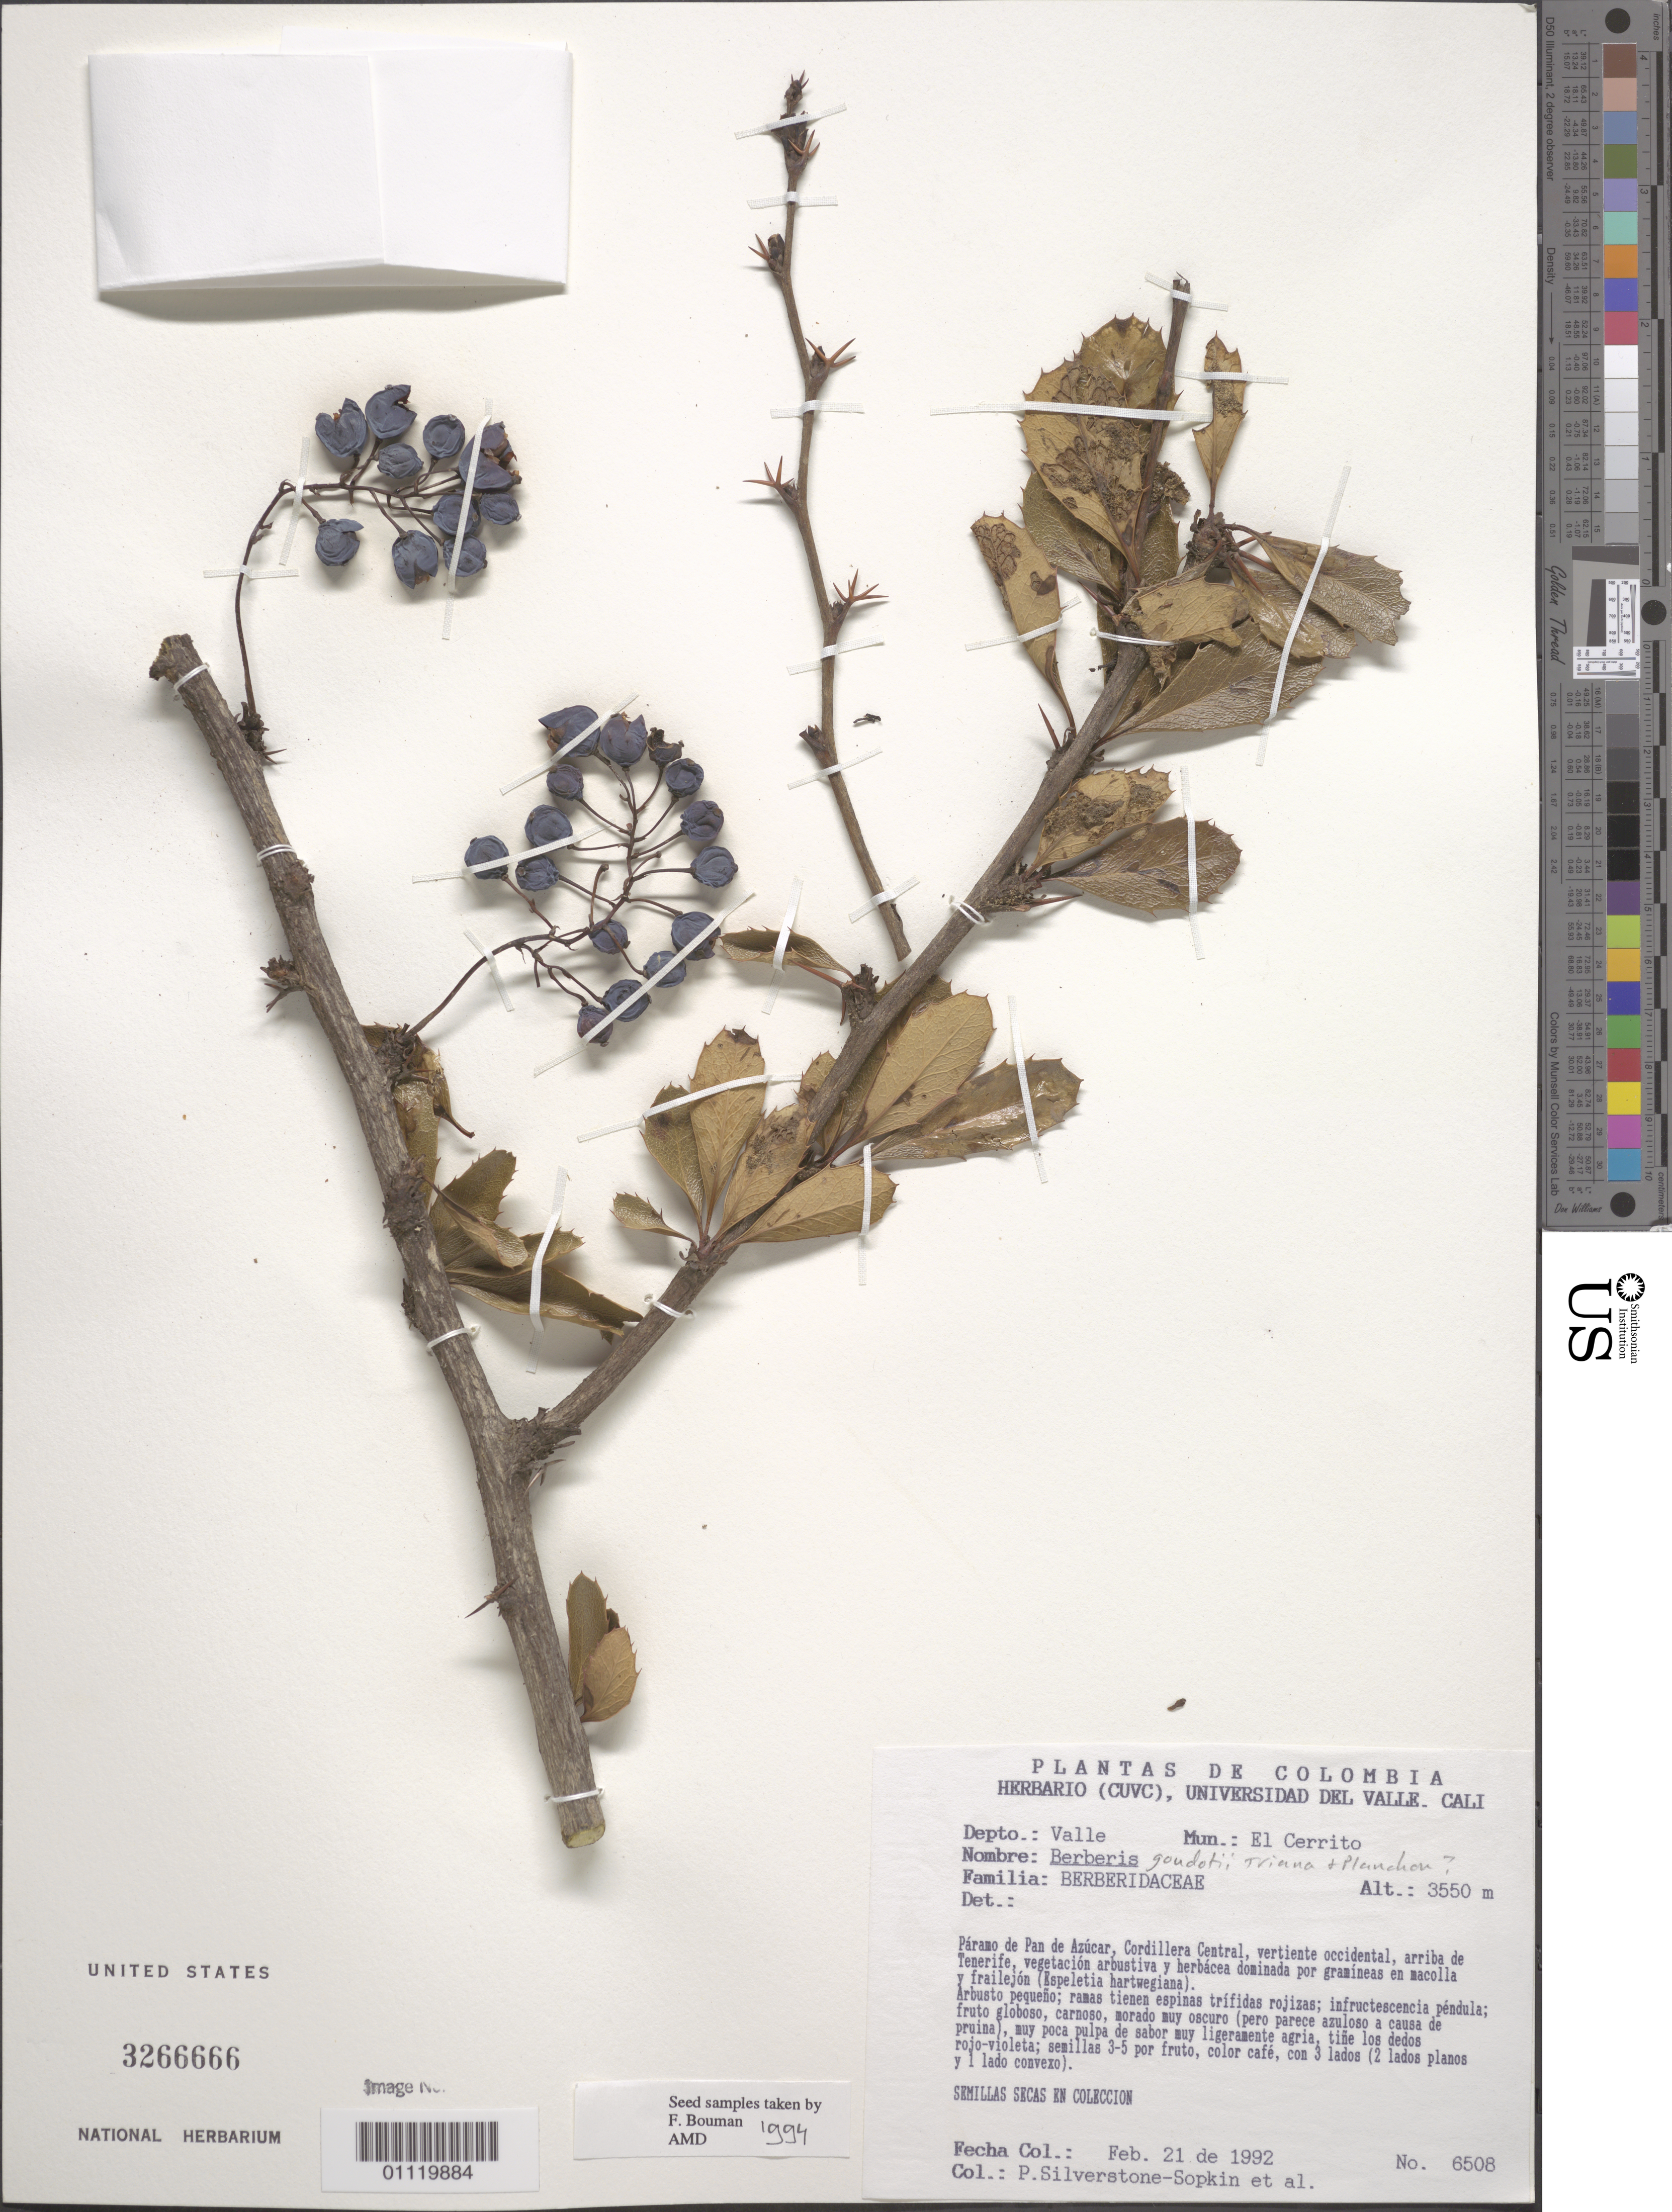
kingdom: Plantae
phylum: Tracheophyta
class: Magnoliopsida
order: Ranunculales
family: Berberidaceae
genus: Berberis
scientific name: Berberis goudotii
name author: Triana & Planch. ex Wedd.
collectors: P. A. Silverstone-Sopkin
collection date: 1992-02-21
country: Colombia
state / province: Valle del Cauca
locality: El Cerrito municipality.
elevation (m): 3550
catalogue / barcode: US 3266666